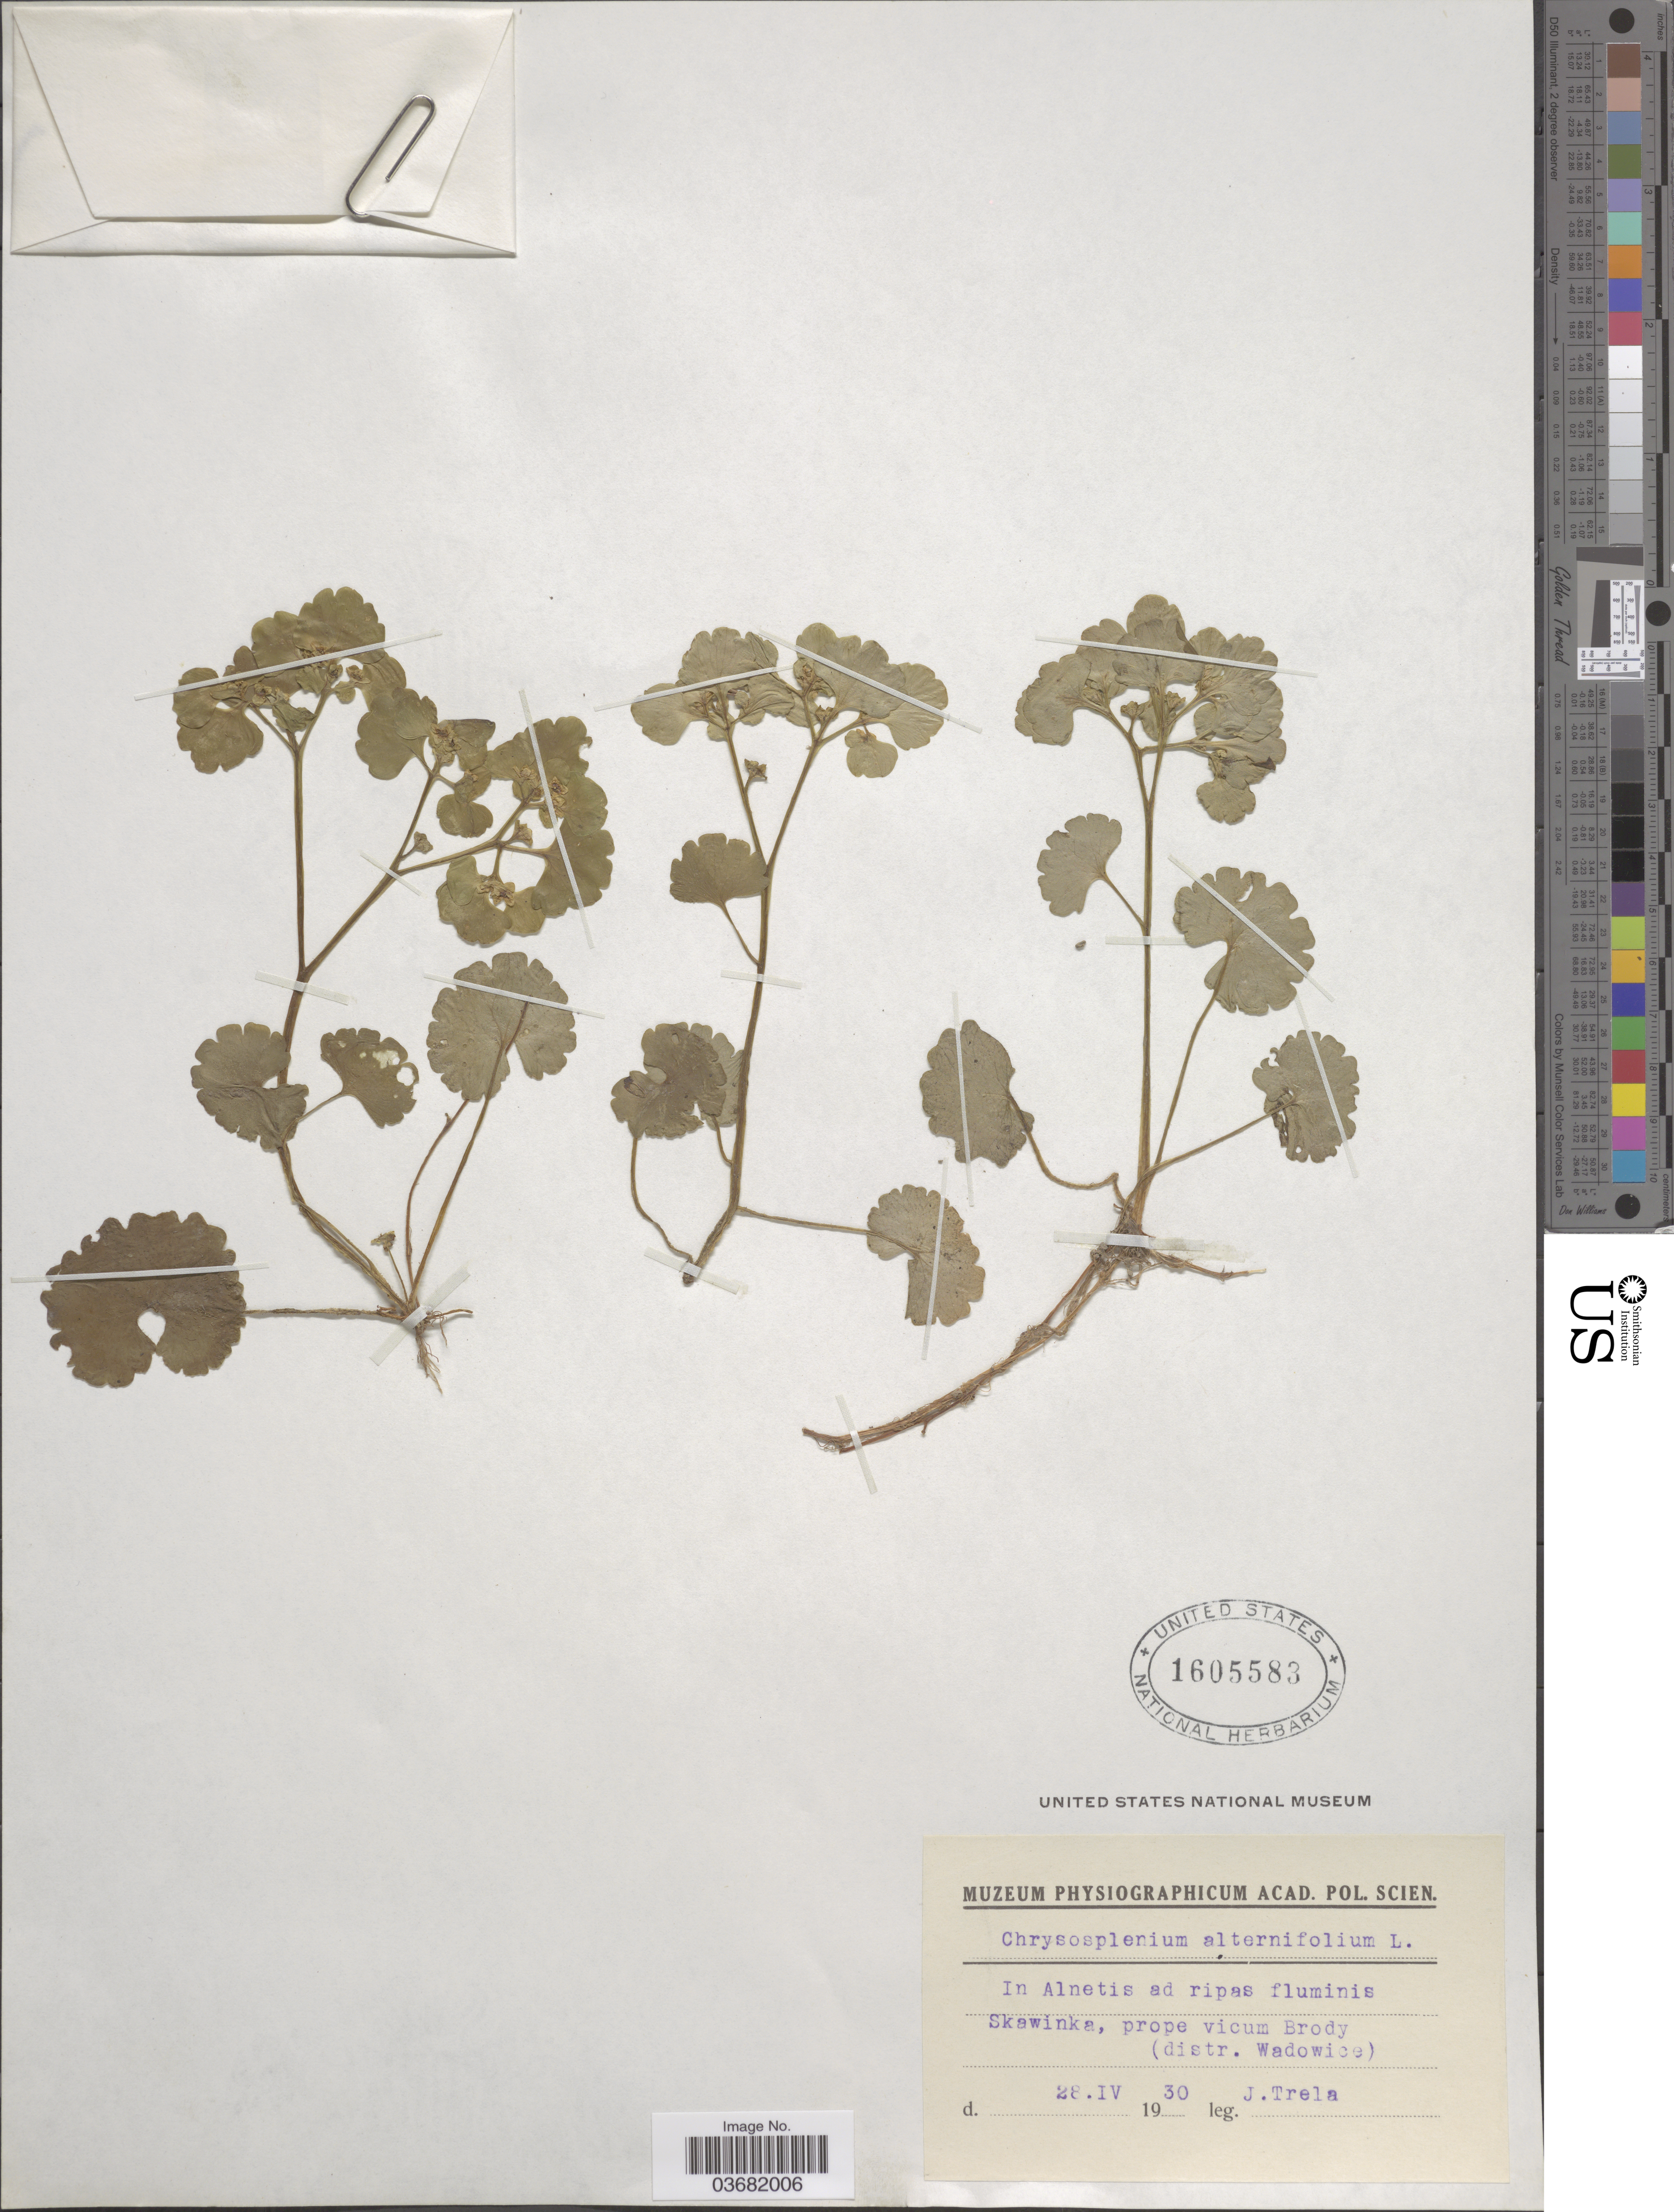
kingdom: Plantae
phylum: Tracheophyta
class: Magnoliopsida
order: Saxifragales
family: Saxifragaceae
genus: Chrysosplenium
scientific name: Chrysosplenium alternifolium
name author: L.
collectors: J. Trela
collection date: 1930-04-28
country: Poland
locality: In Alnetis ad ripas fluminis Skawinka, prope vicum Brody (distr. Wadowice).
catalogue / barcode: US 1605583